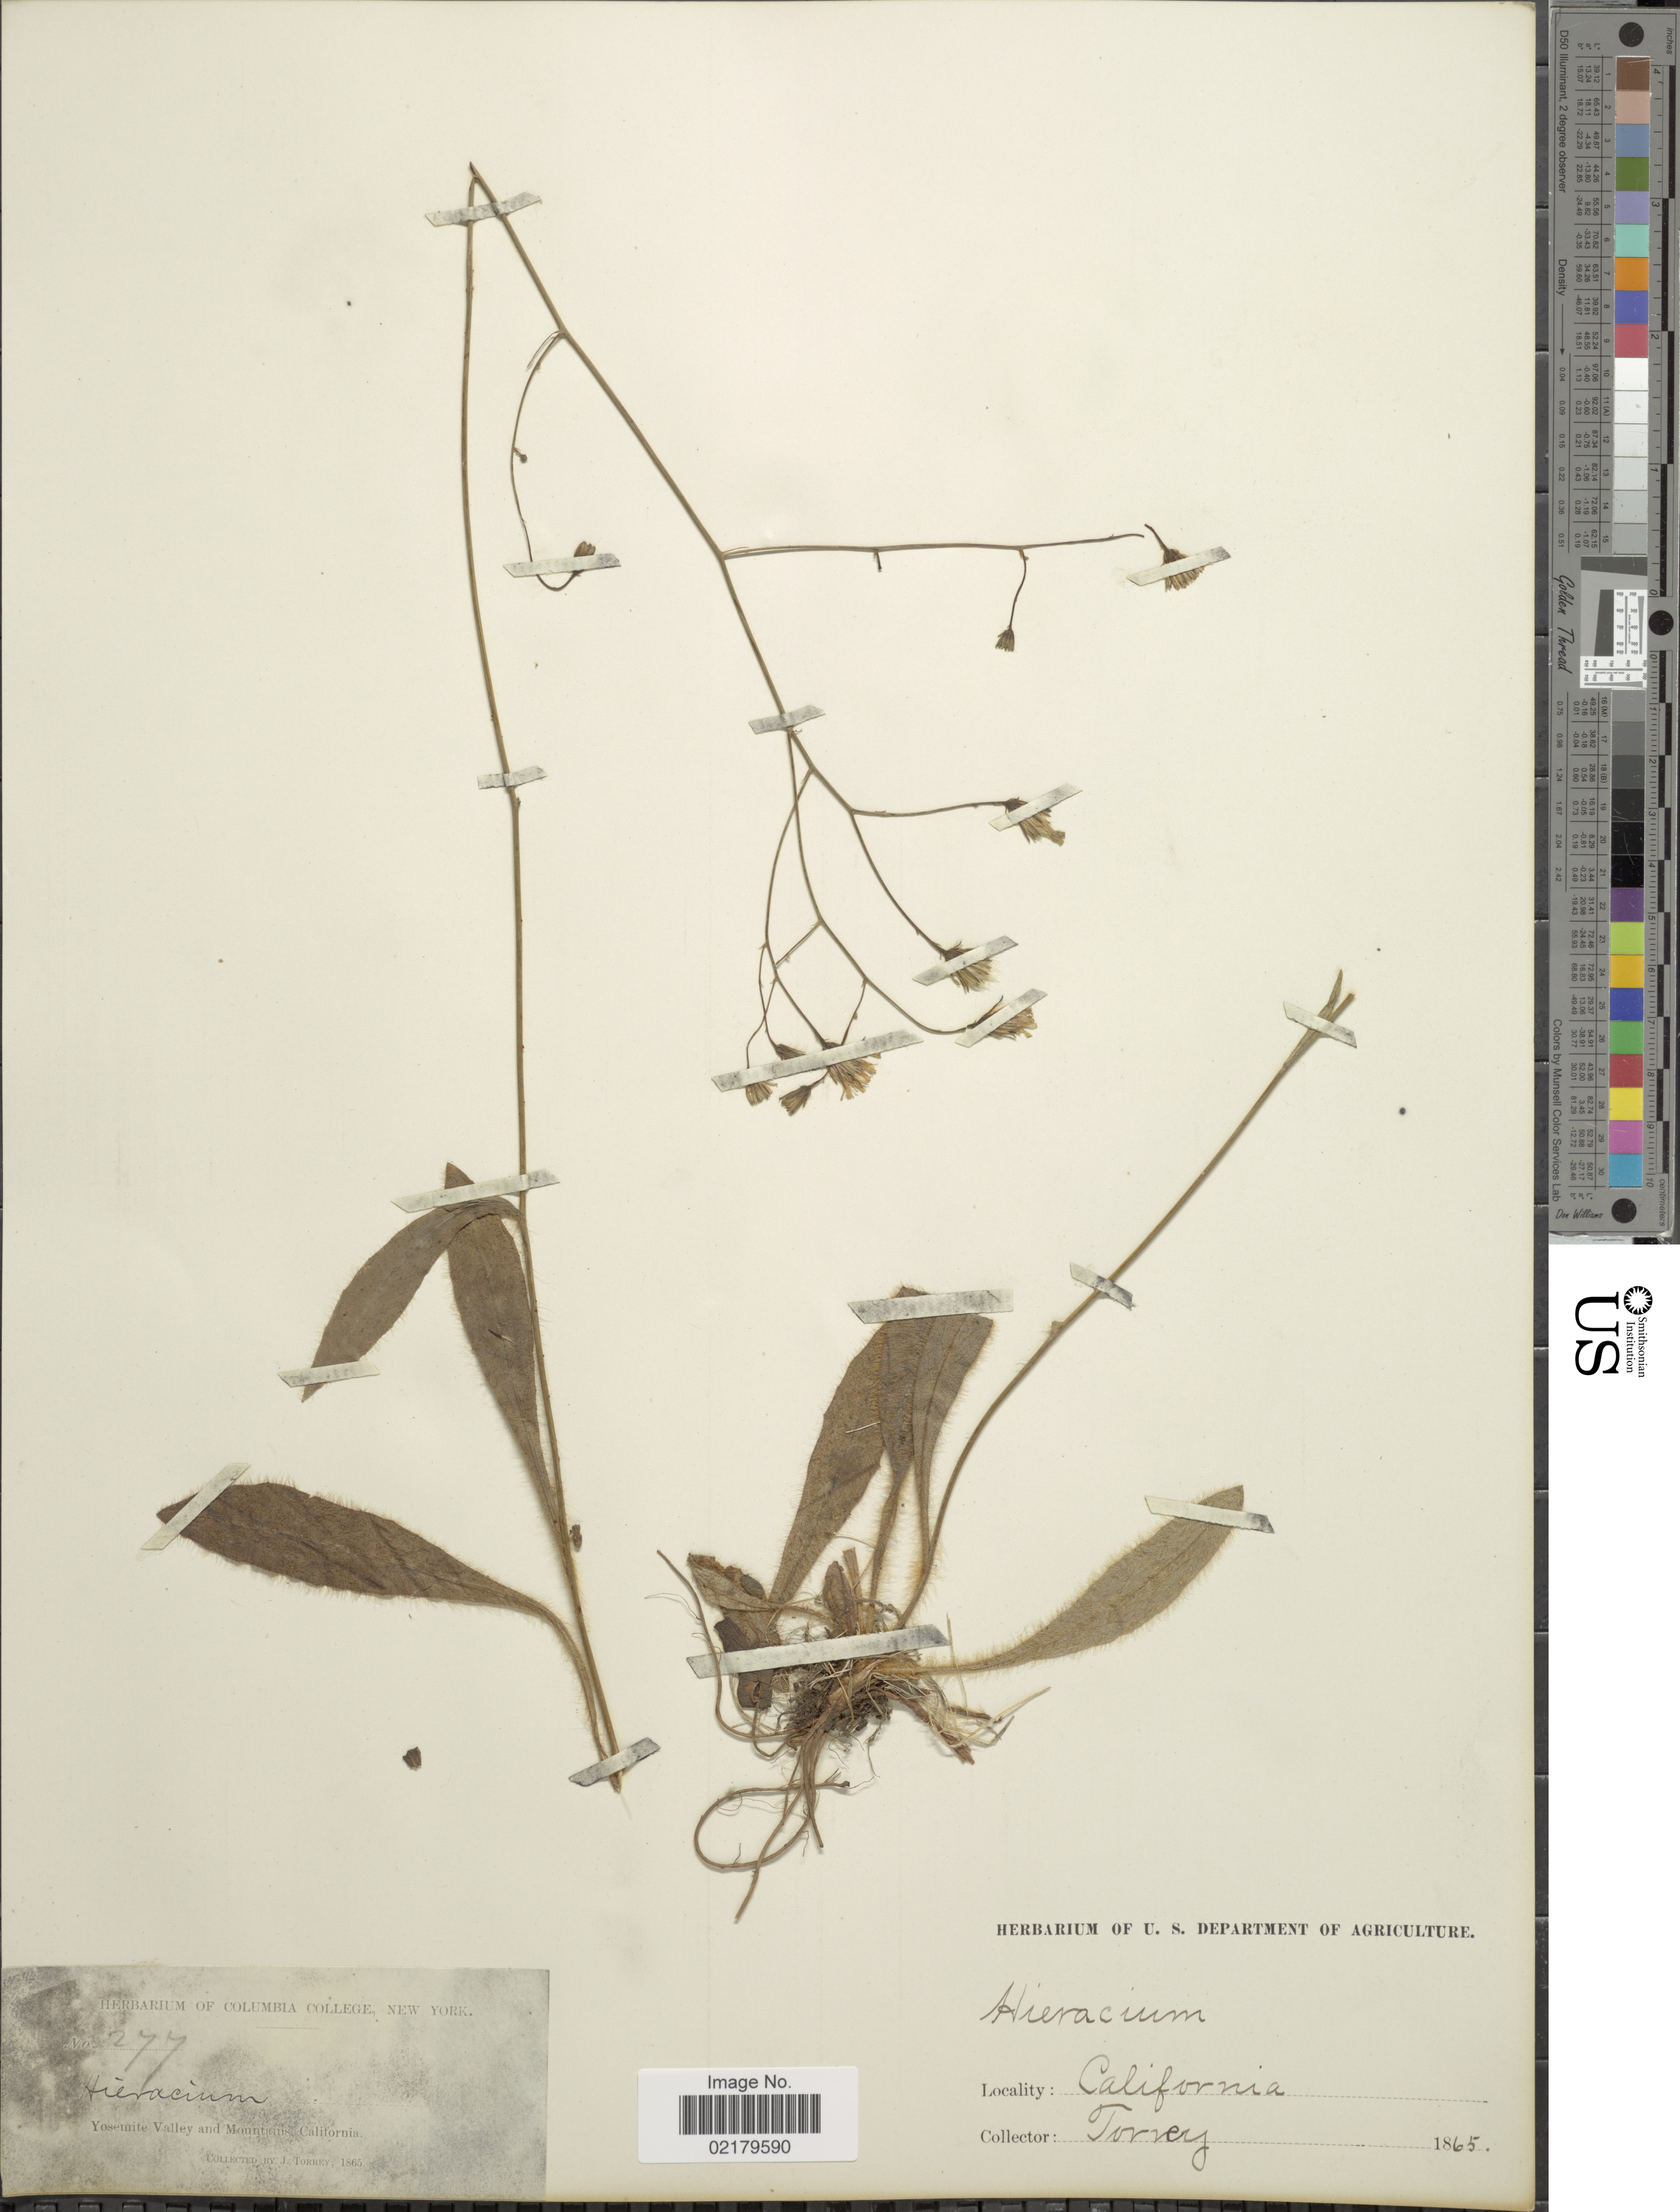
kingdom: Plantae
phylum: Tracheophyta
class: Magnoliopsida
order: Asterales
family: Asteraceae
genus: Hieracium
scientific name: Hieracium albiflorum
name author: Hook.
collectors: J. Torrey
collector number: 277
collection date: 1865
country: United States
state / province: California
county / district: Mariposa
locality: Yosemite Valley and Mountains